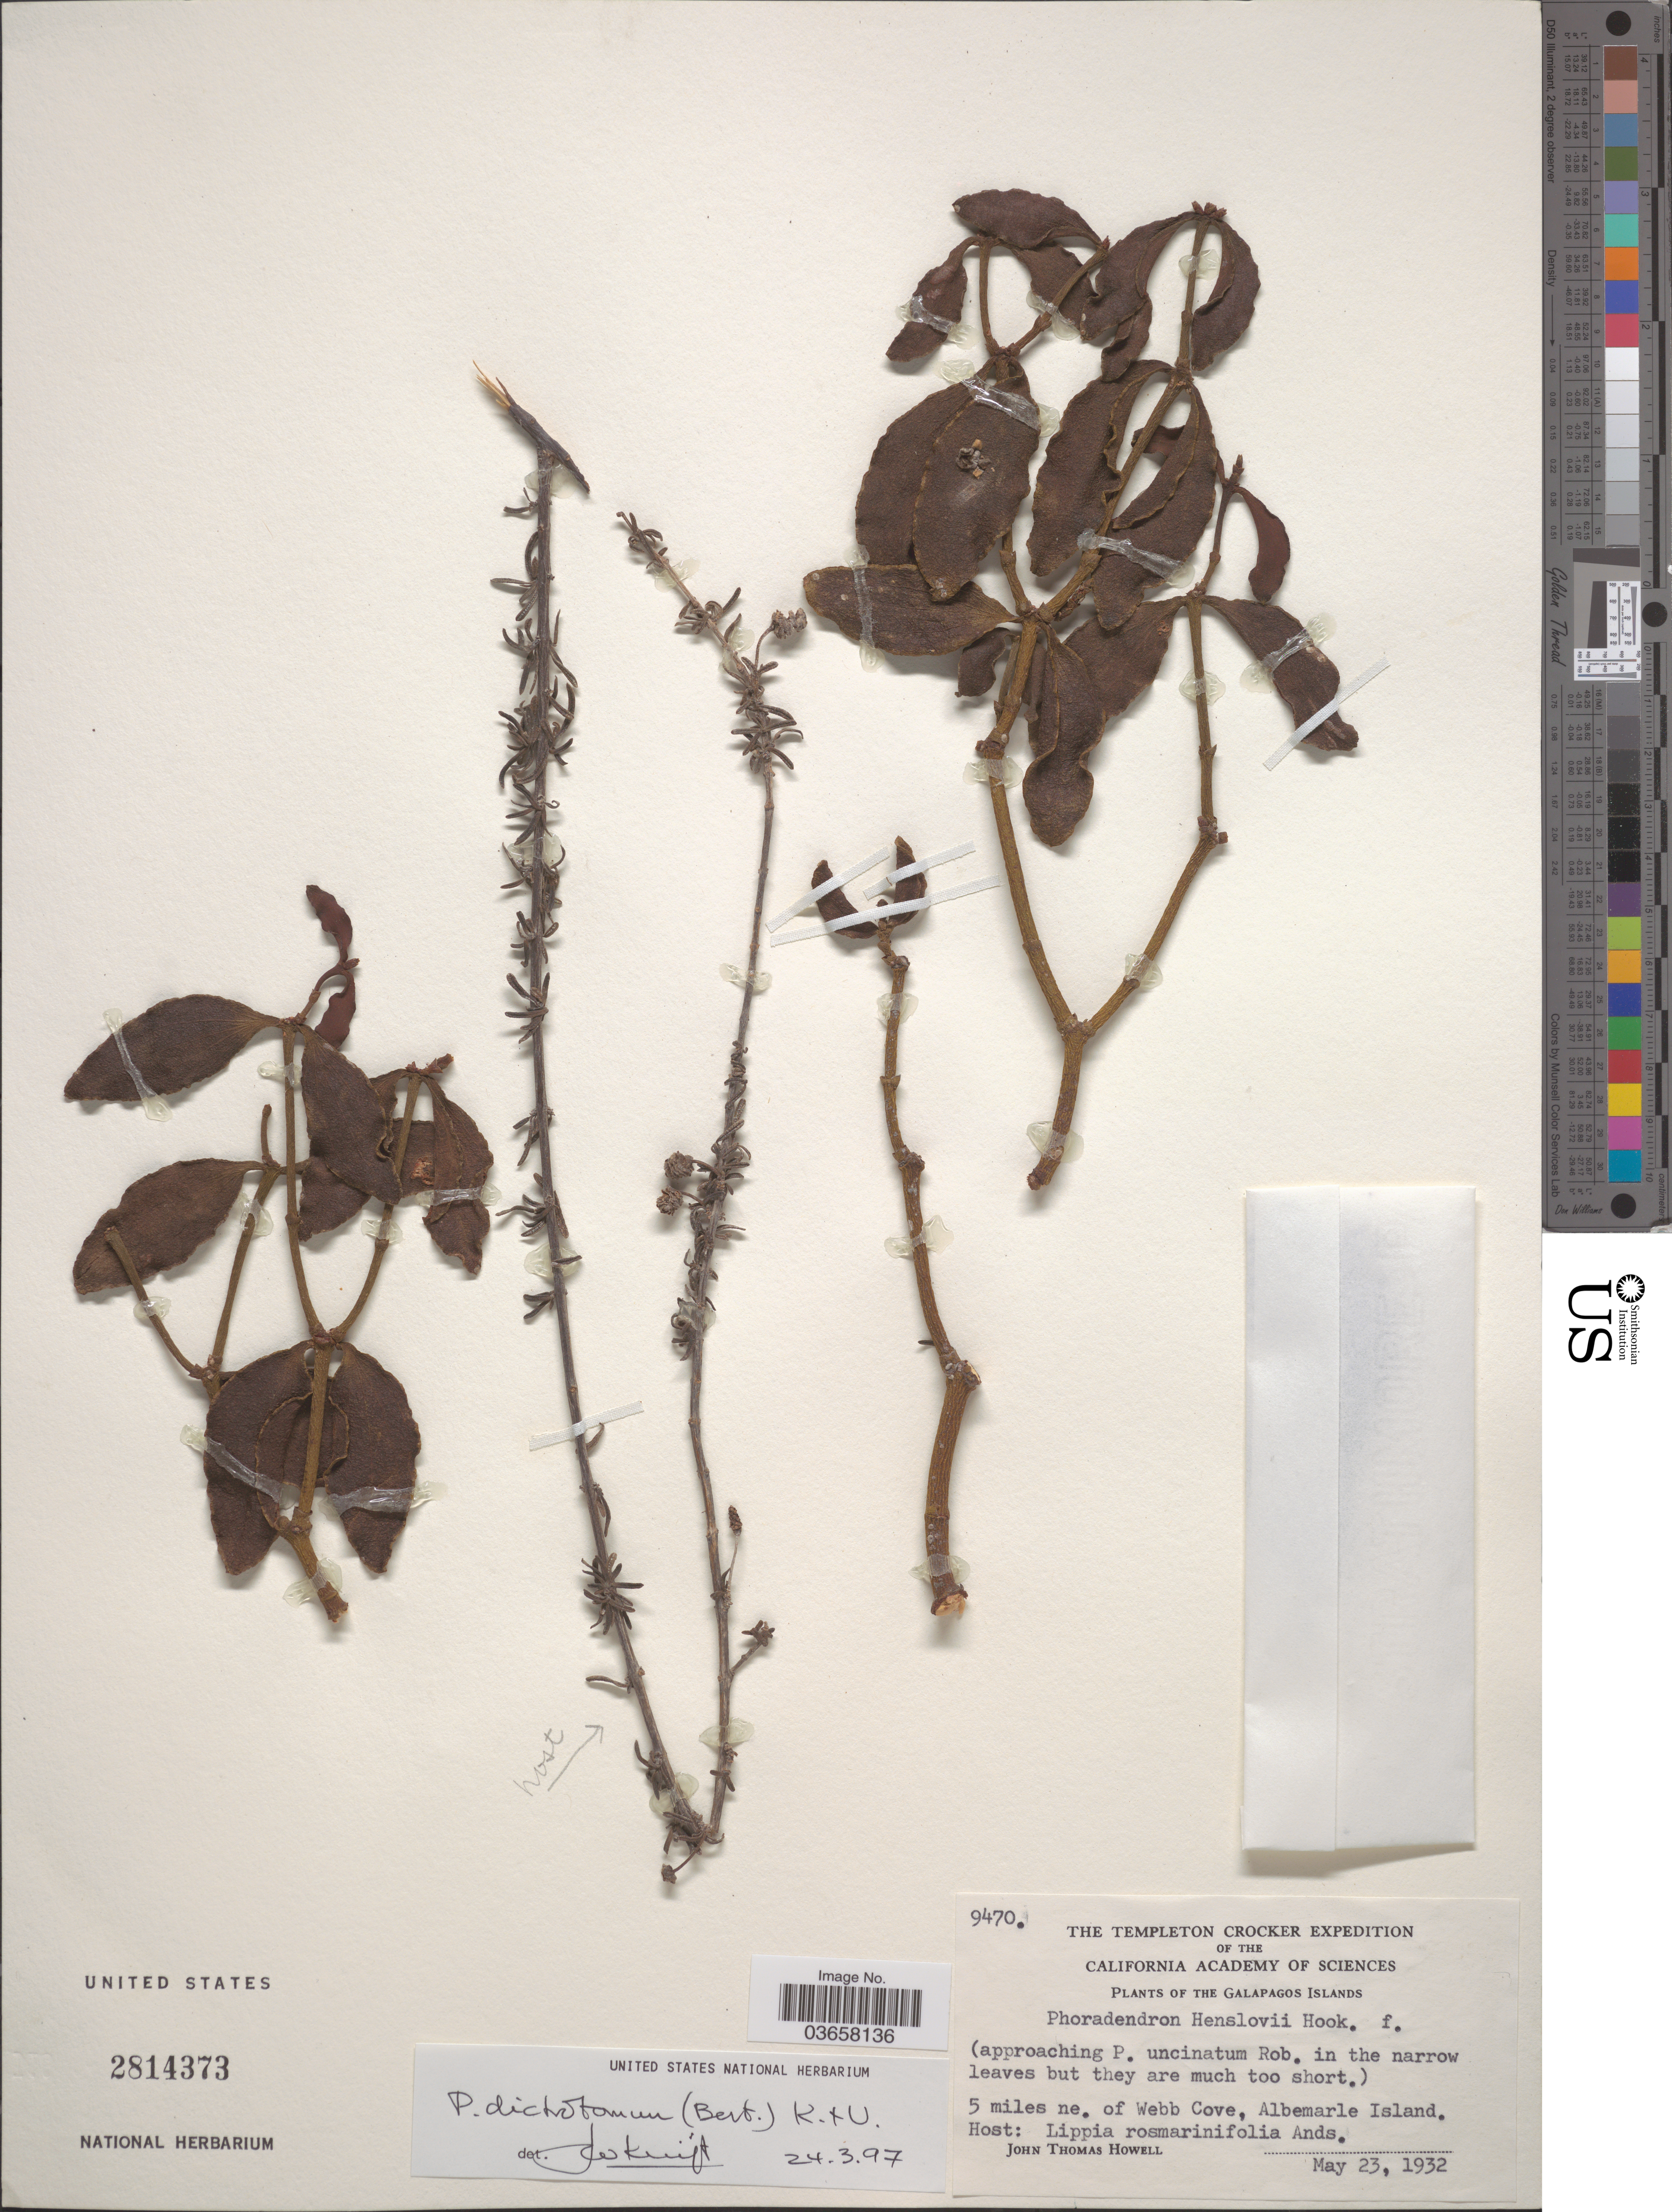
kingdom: Plantae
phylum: Tracheophyta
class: Magnoliopsida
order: Santalales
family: Viscaceae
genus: Phoradendron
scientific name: Phoradendron dichotomum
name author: (D. Don) Ettingsh.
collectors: J. T. Howell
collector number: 9470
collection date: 1932-05-23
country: Ecuador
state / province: Colón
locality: The Galapagos Islands. 5 miles ne. of Webb Cove, Albemarle Island.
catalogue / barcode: US 2814373